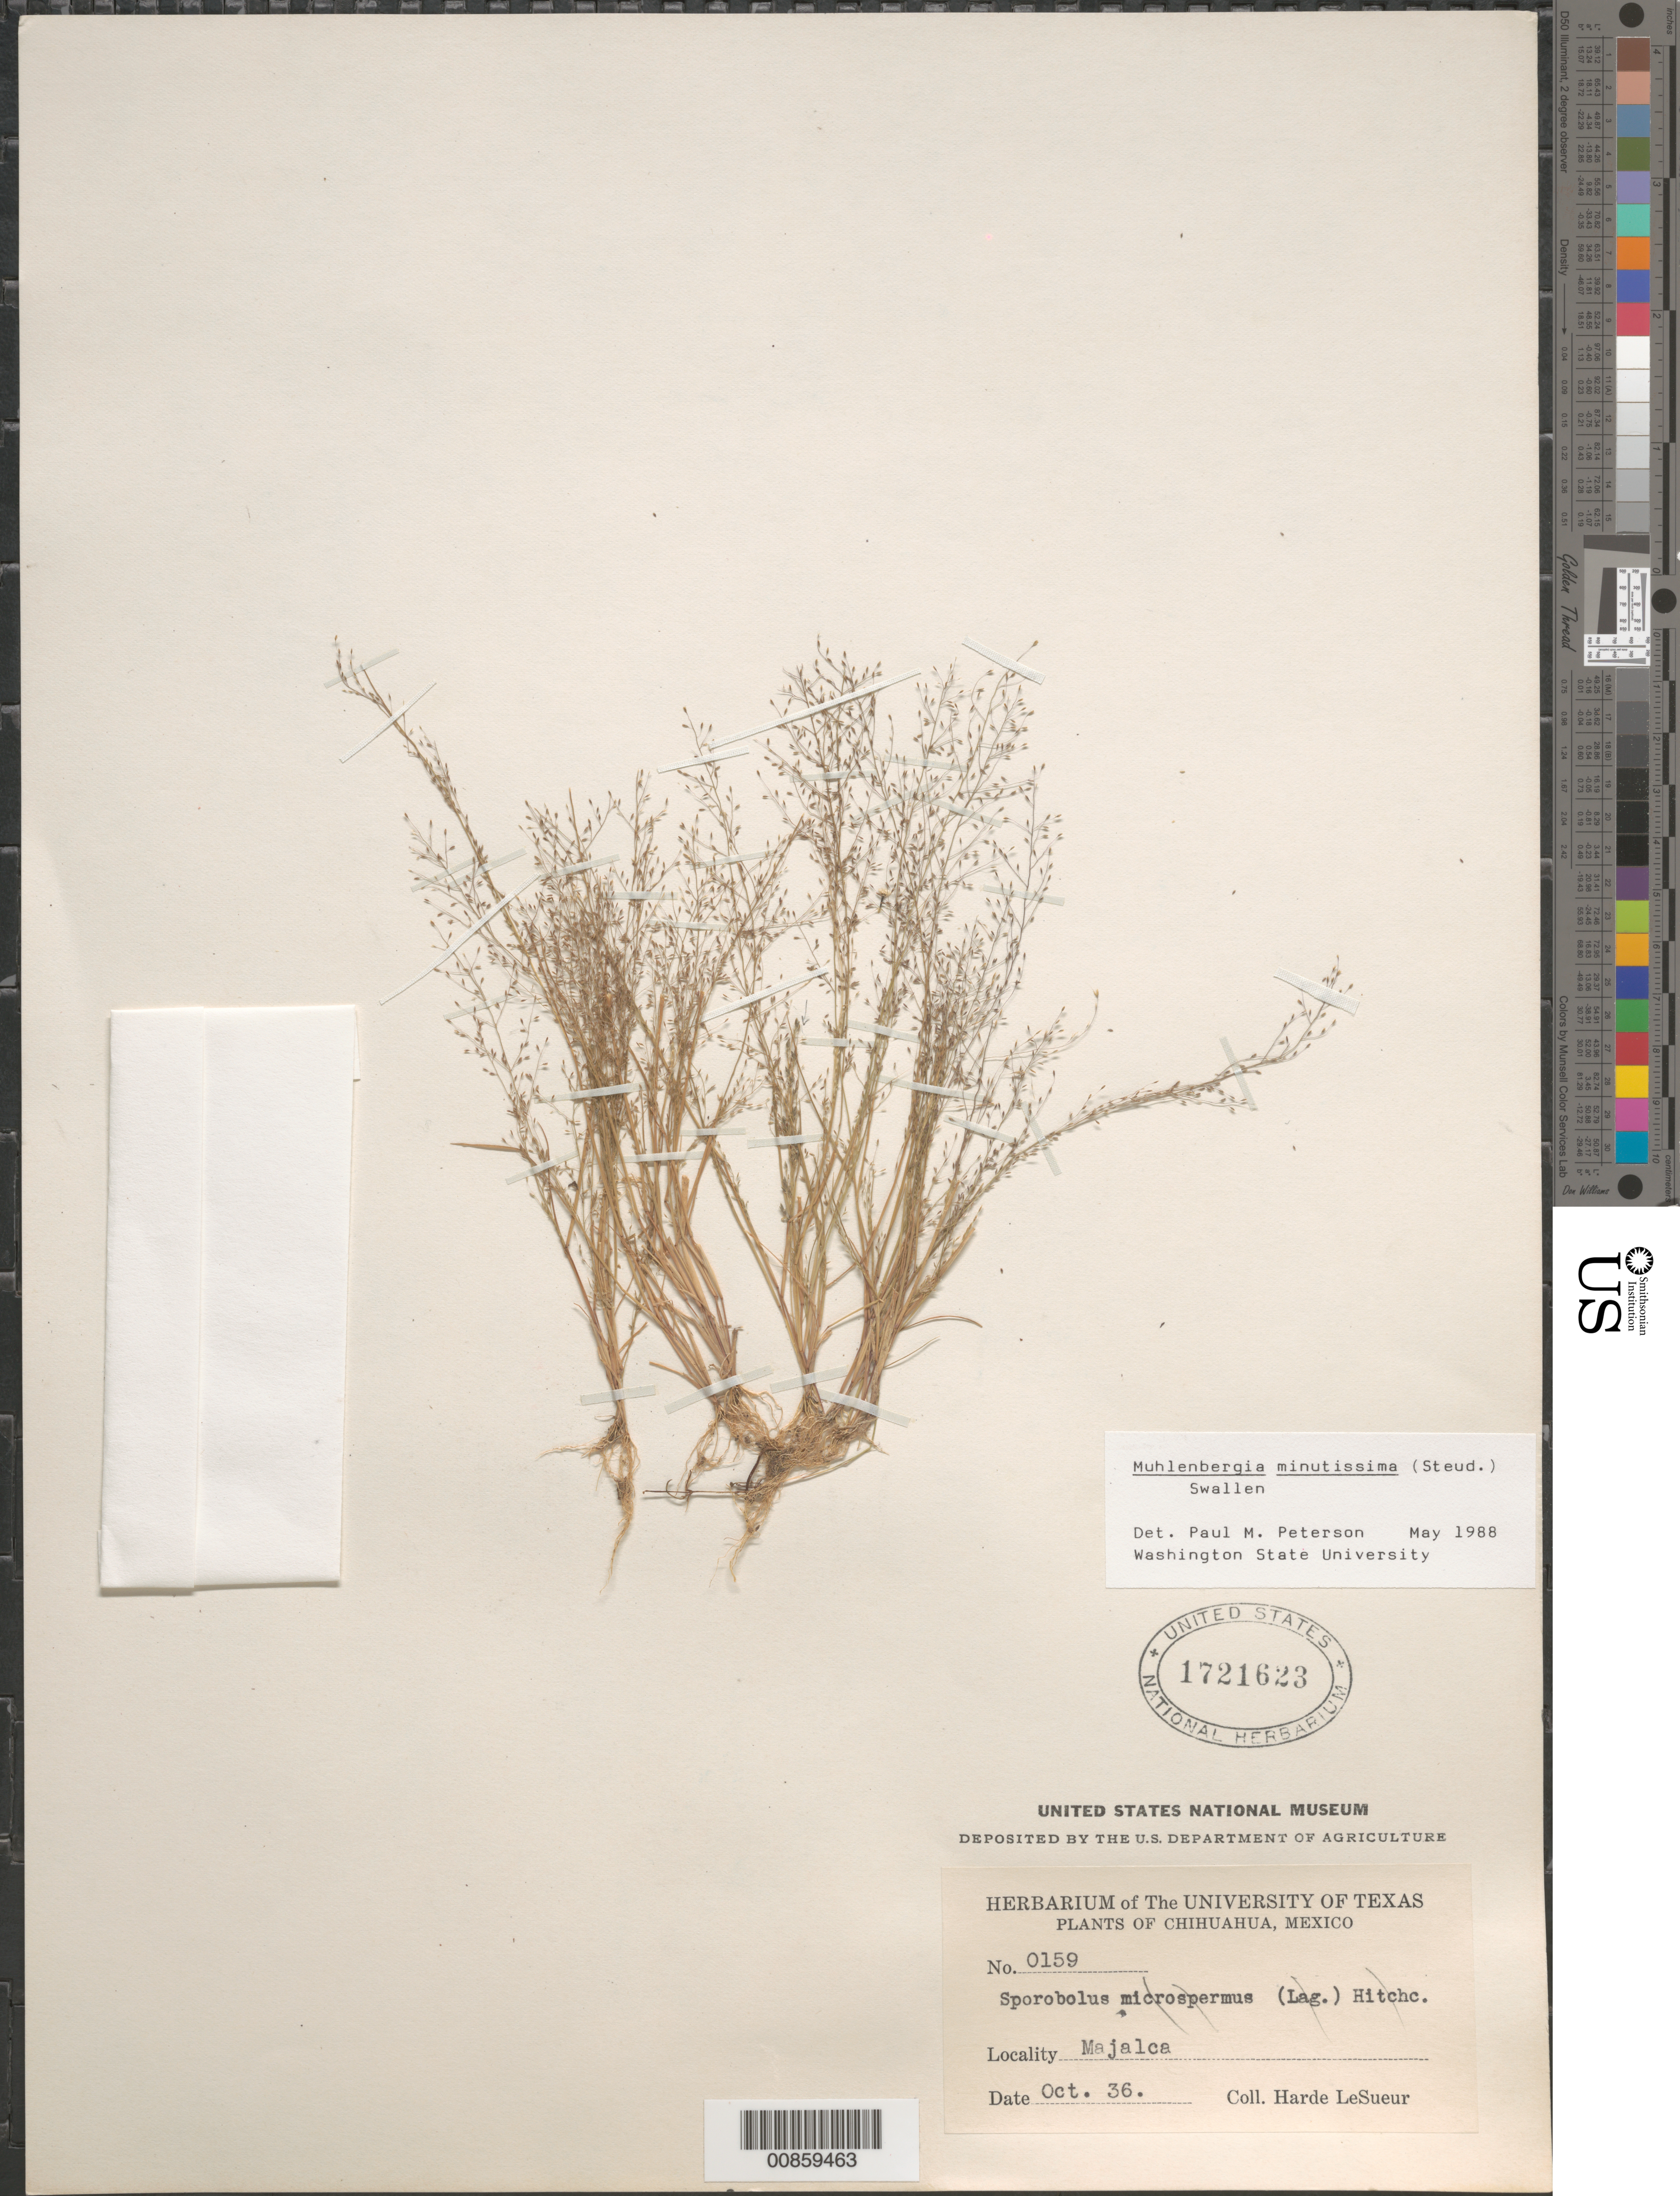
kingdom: Plantae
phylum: Tracheophyta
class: Liliopsida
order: Poales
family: Poaceae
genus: Muhlenbergia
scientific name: Muhlenbergia minutissima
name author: (Steud.) Swallen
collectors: D. H. LeSueur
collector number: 159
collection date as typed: Oct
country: Mexico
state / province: Chihuahua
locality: Majalca, Chih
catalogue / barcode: US 1721623